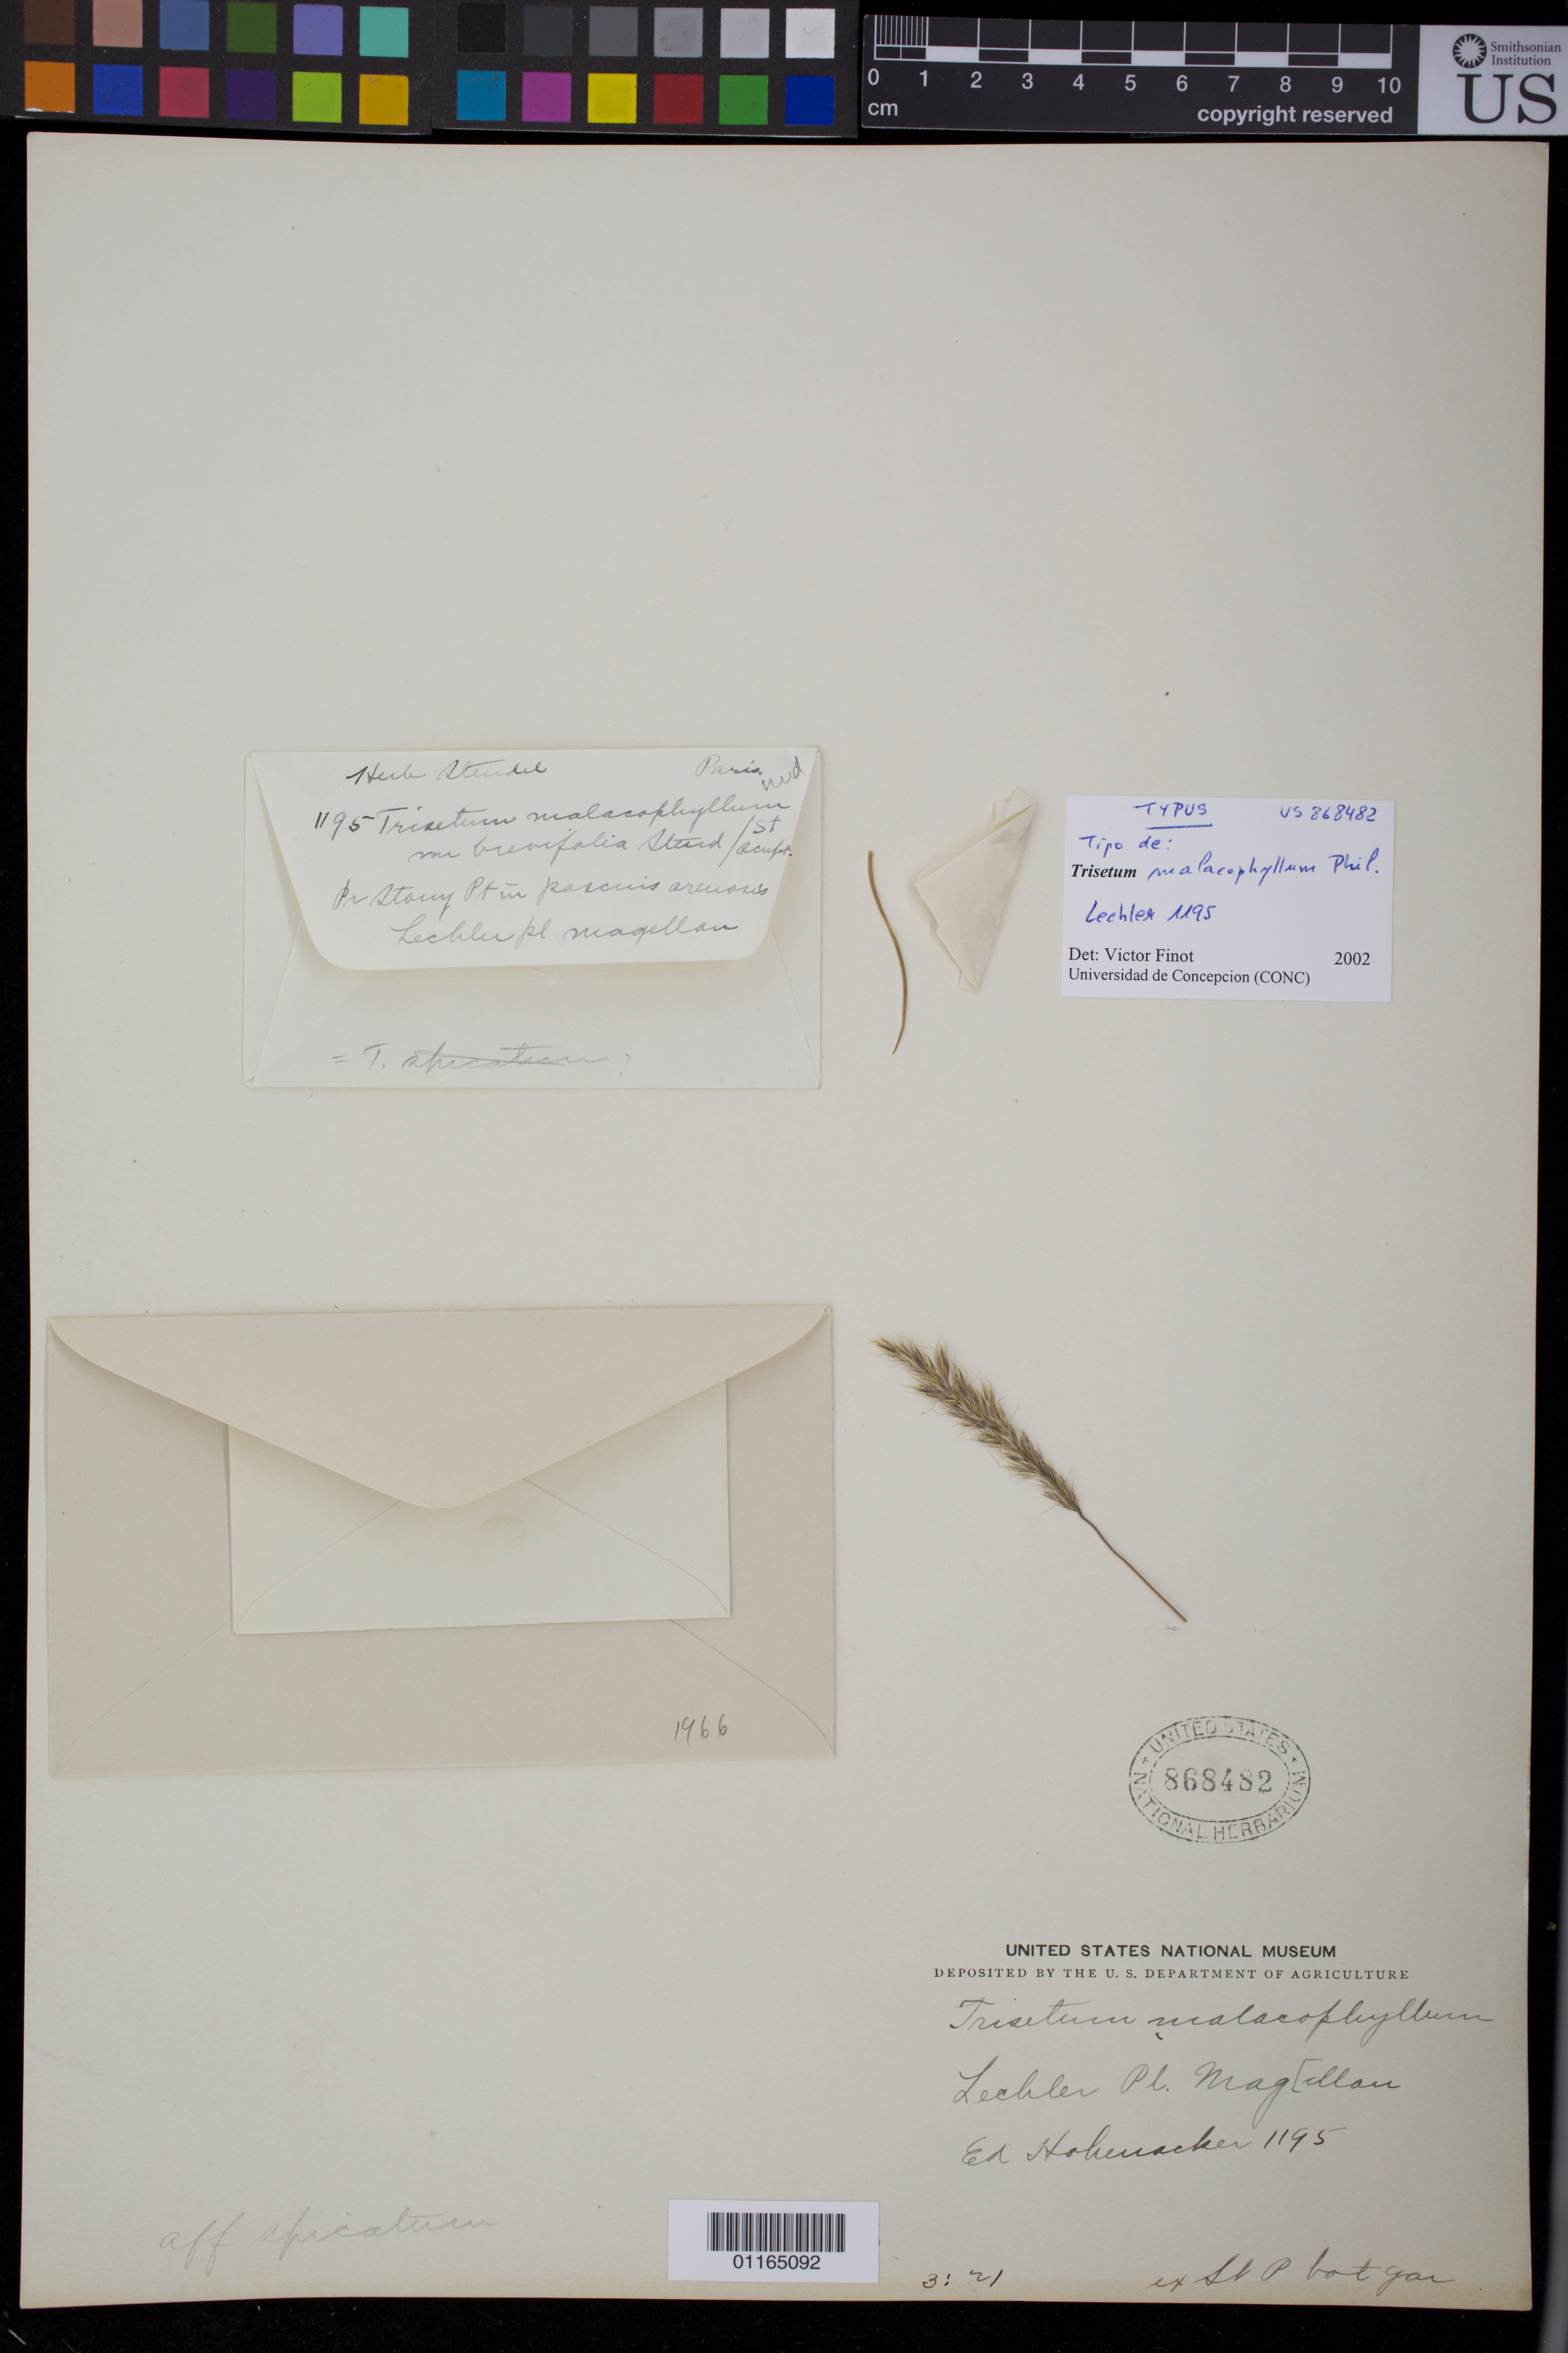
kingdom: Plantae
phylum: Tracheophyta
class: Liliopsida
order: Poales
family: Poaceae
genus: Trisetum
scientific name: Trisetum malacophyllum Phil., nom. illeg.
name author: Phil.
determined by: Finot, V. L.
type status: Type Collection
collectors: W. Lechler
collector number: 1195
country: Chile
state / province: Magallanes y de la Antártica Chilena (XII)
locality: Prope Sandy Point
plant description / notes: Fragmentary material of type specimen ex herb. Steudel (Paris), ex herb. St. Petersburg (?)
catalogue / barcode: US 868482